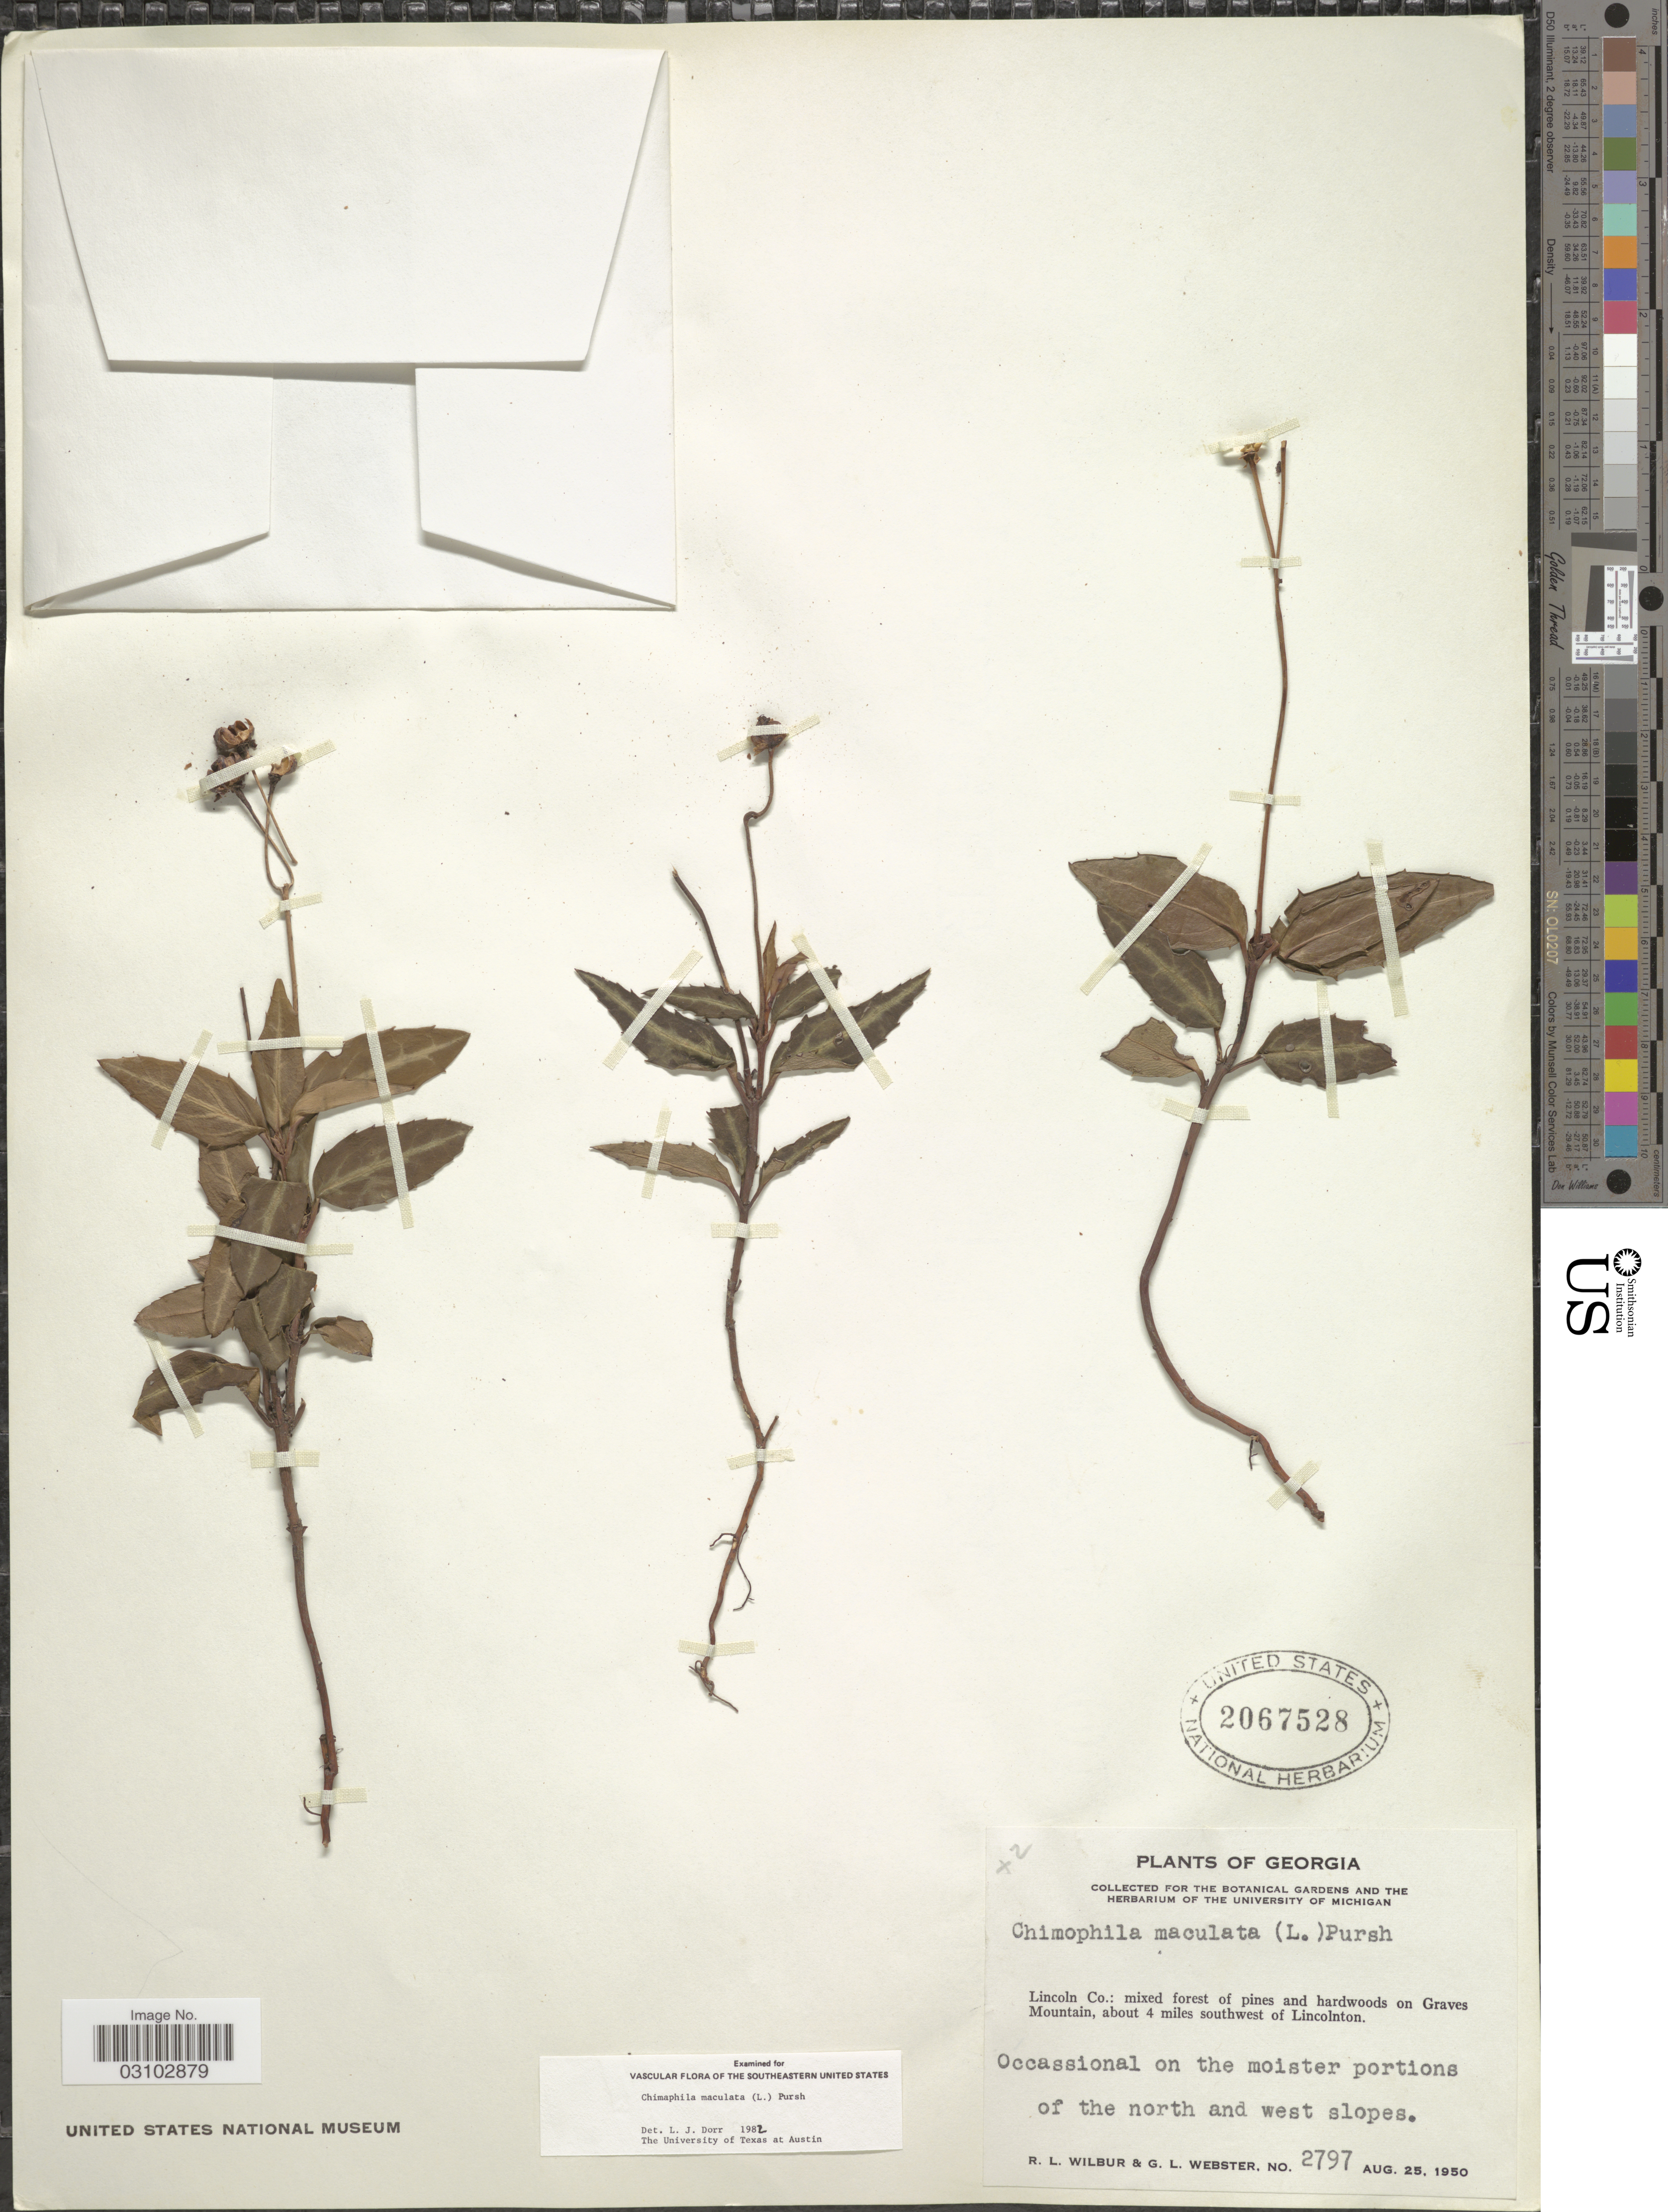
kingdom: Plantae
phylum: Tracheophyta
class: Magnoliopsida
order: Ericales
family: Ericaceae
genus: Chimaphila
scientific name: Chimaphila maculata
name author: (L.) Pursh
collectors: R. L. Wilbur & G. L. Webster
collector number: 2797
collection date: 1950-08-25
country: United States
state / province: Georgia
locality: Lincoln Co.: mixed forest of pines and hardwoods on Graves Mountain, about 4 miles southwest of Lincolnton. Occasional on the moister portions of the north and west slopes.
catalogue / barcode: US 2067528